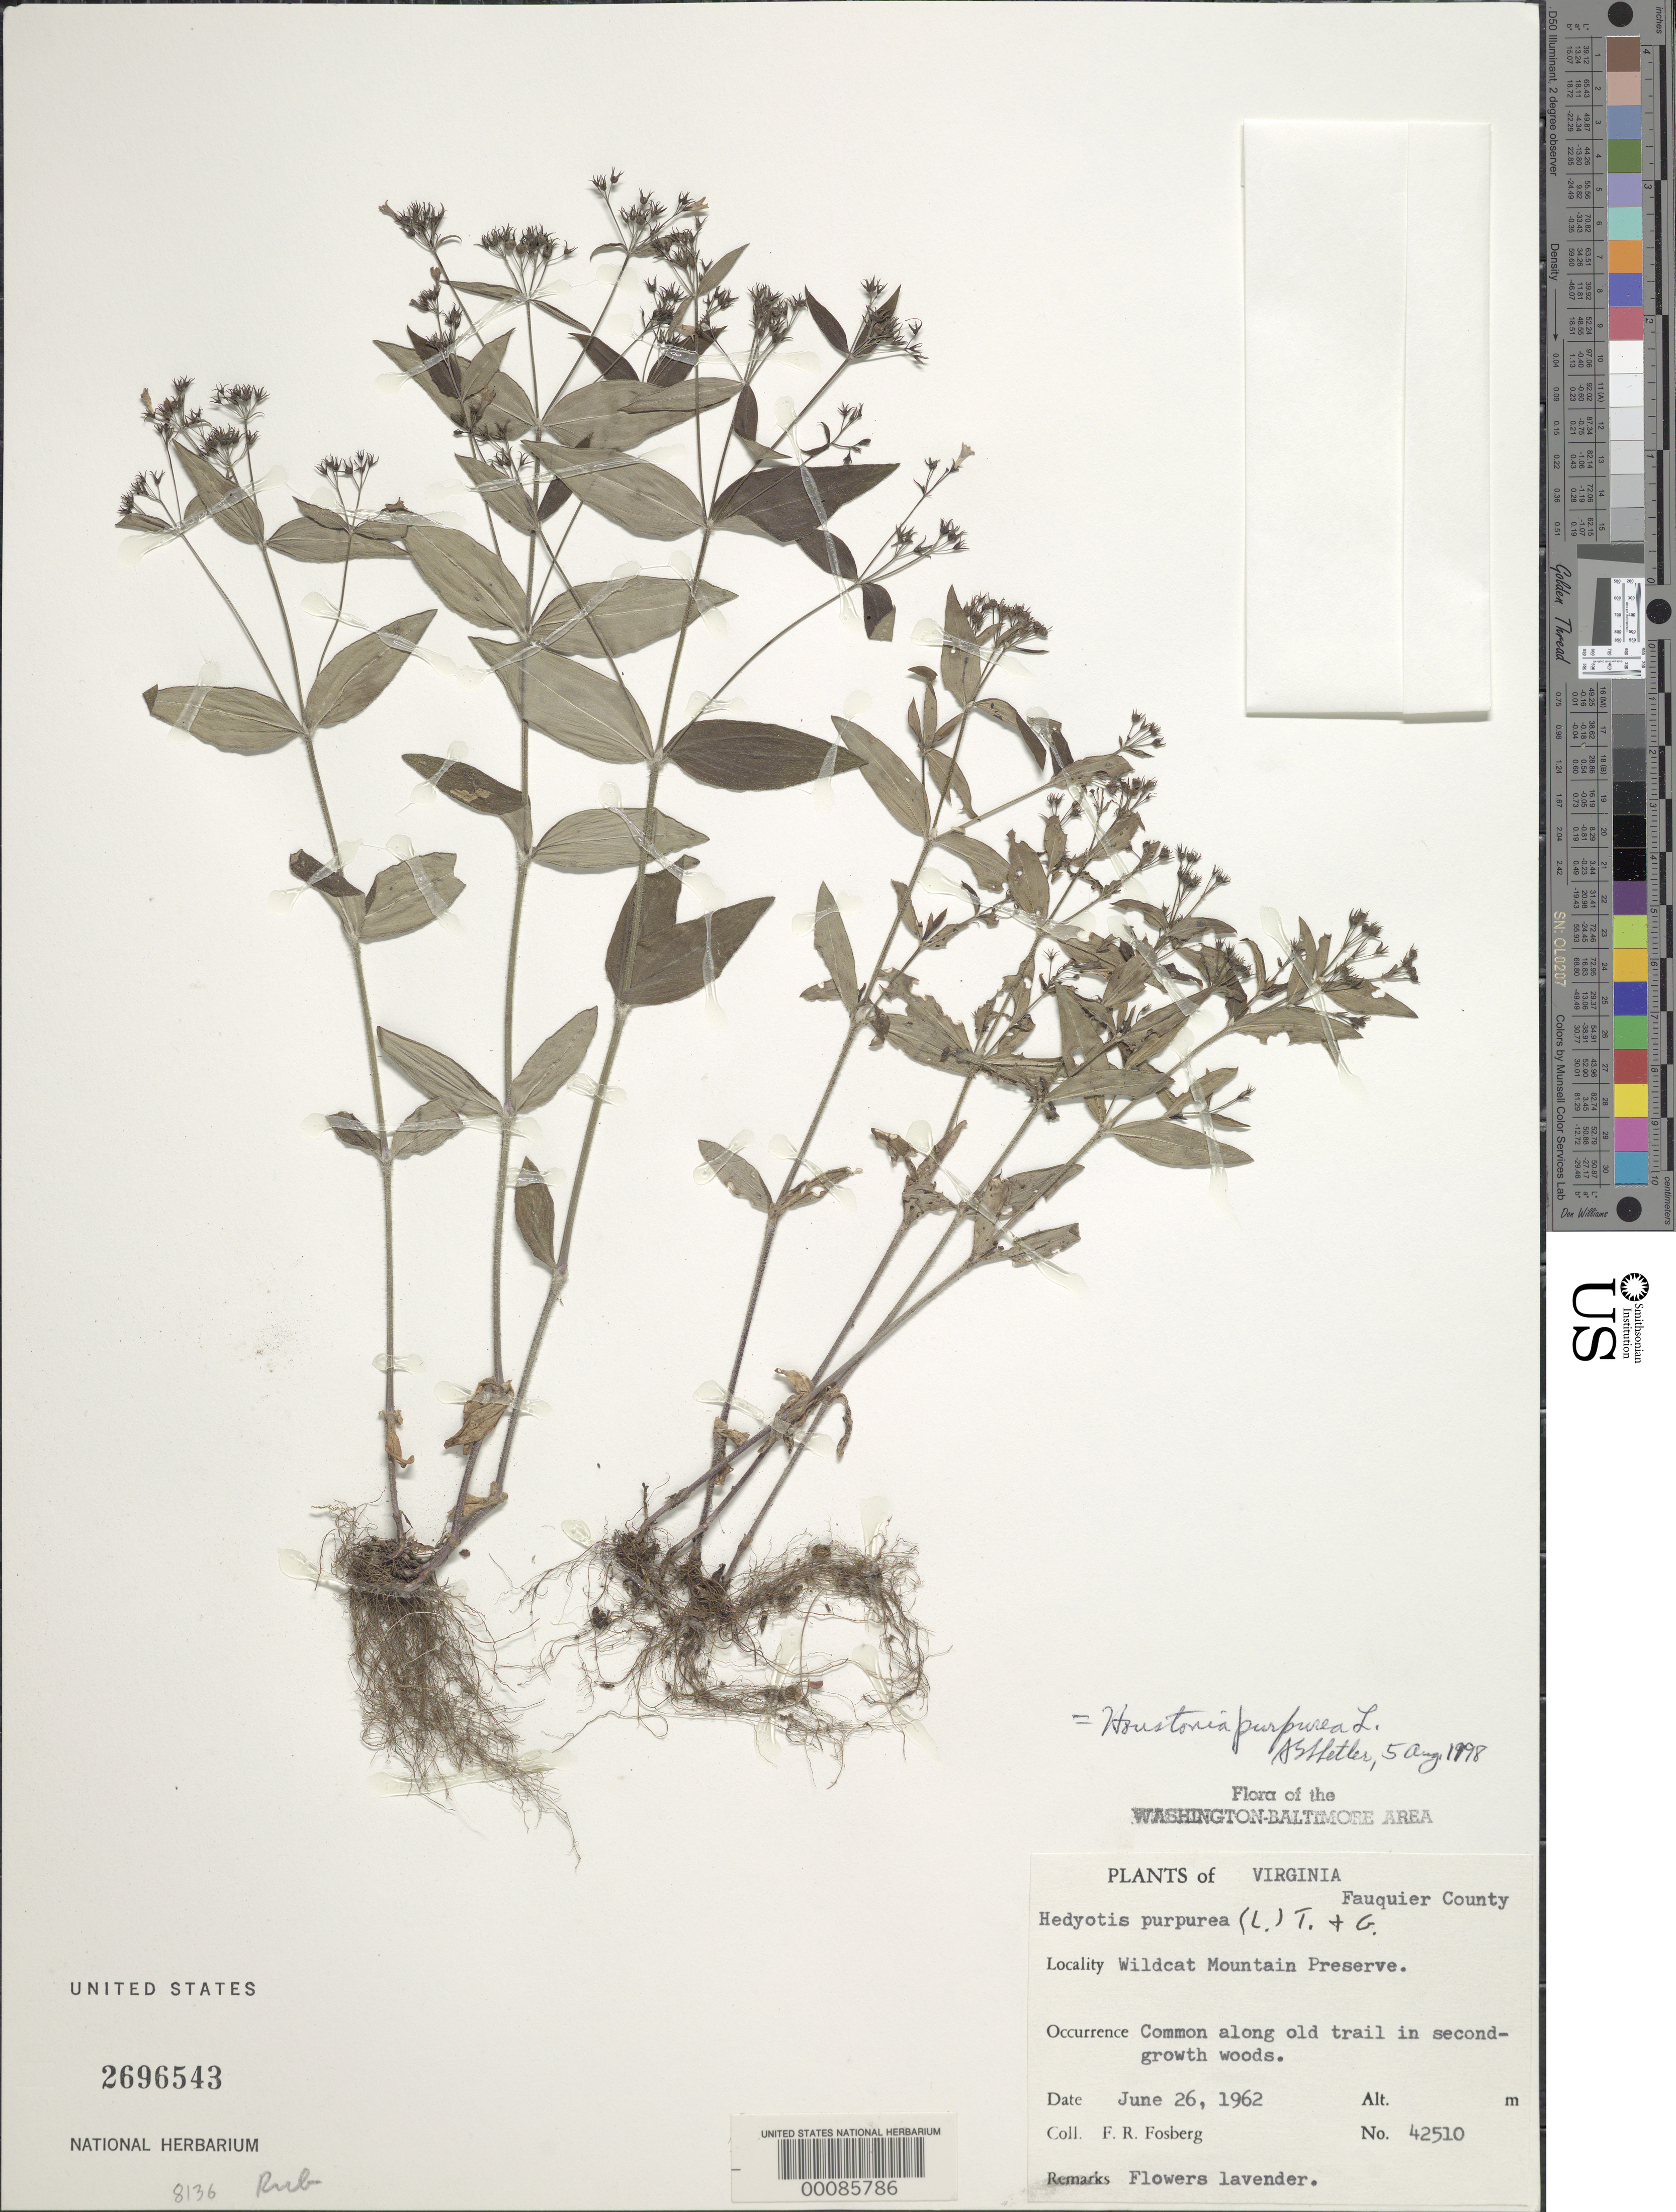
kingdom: Plantae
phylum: Tracheophyta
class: Magnoliopsida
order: Gentianales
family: Rubiaceae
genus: Houstonia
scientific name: Houstonia purpurea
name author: L.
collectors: F. R. Fosberg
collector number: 42510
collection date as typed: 26 Jun 1962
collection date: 1962-06-26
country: United States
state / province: Virginia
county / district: Fauquier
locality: Wildcat Mt. Preserve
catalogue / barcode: US 2696543